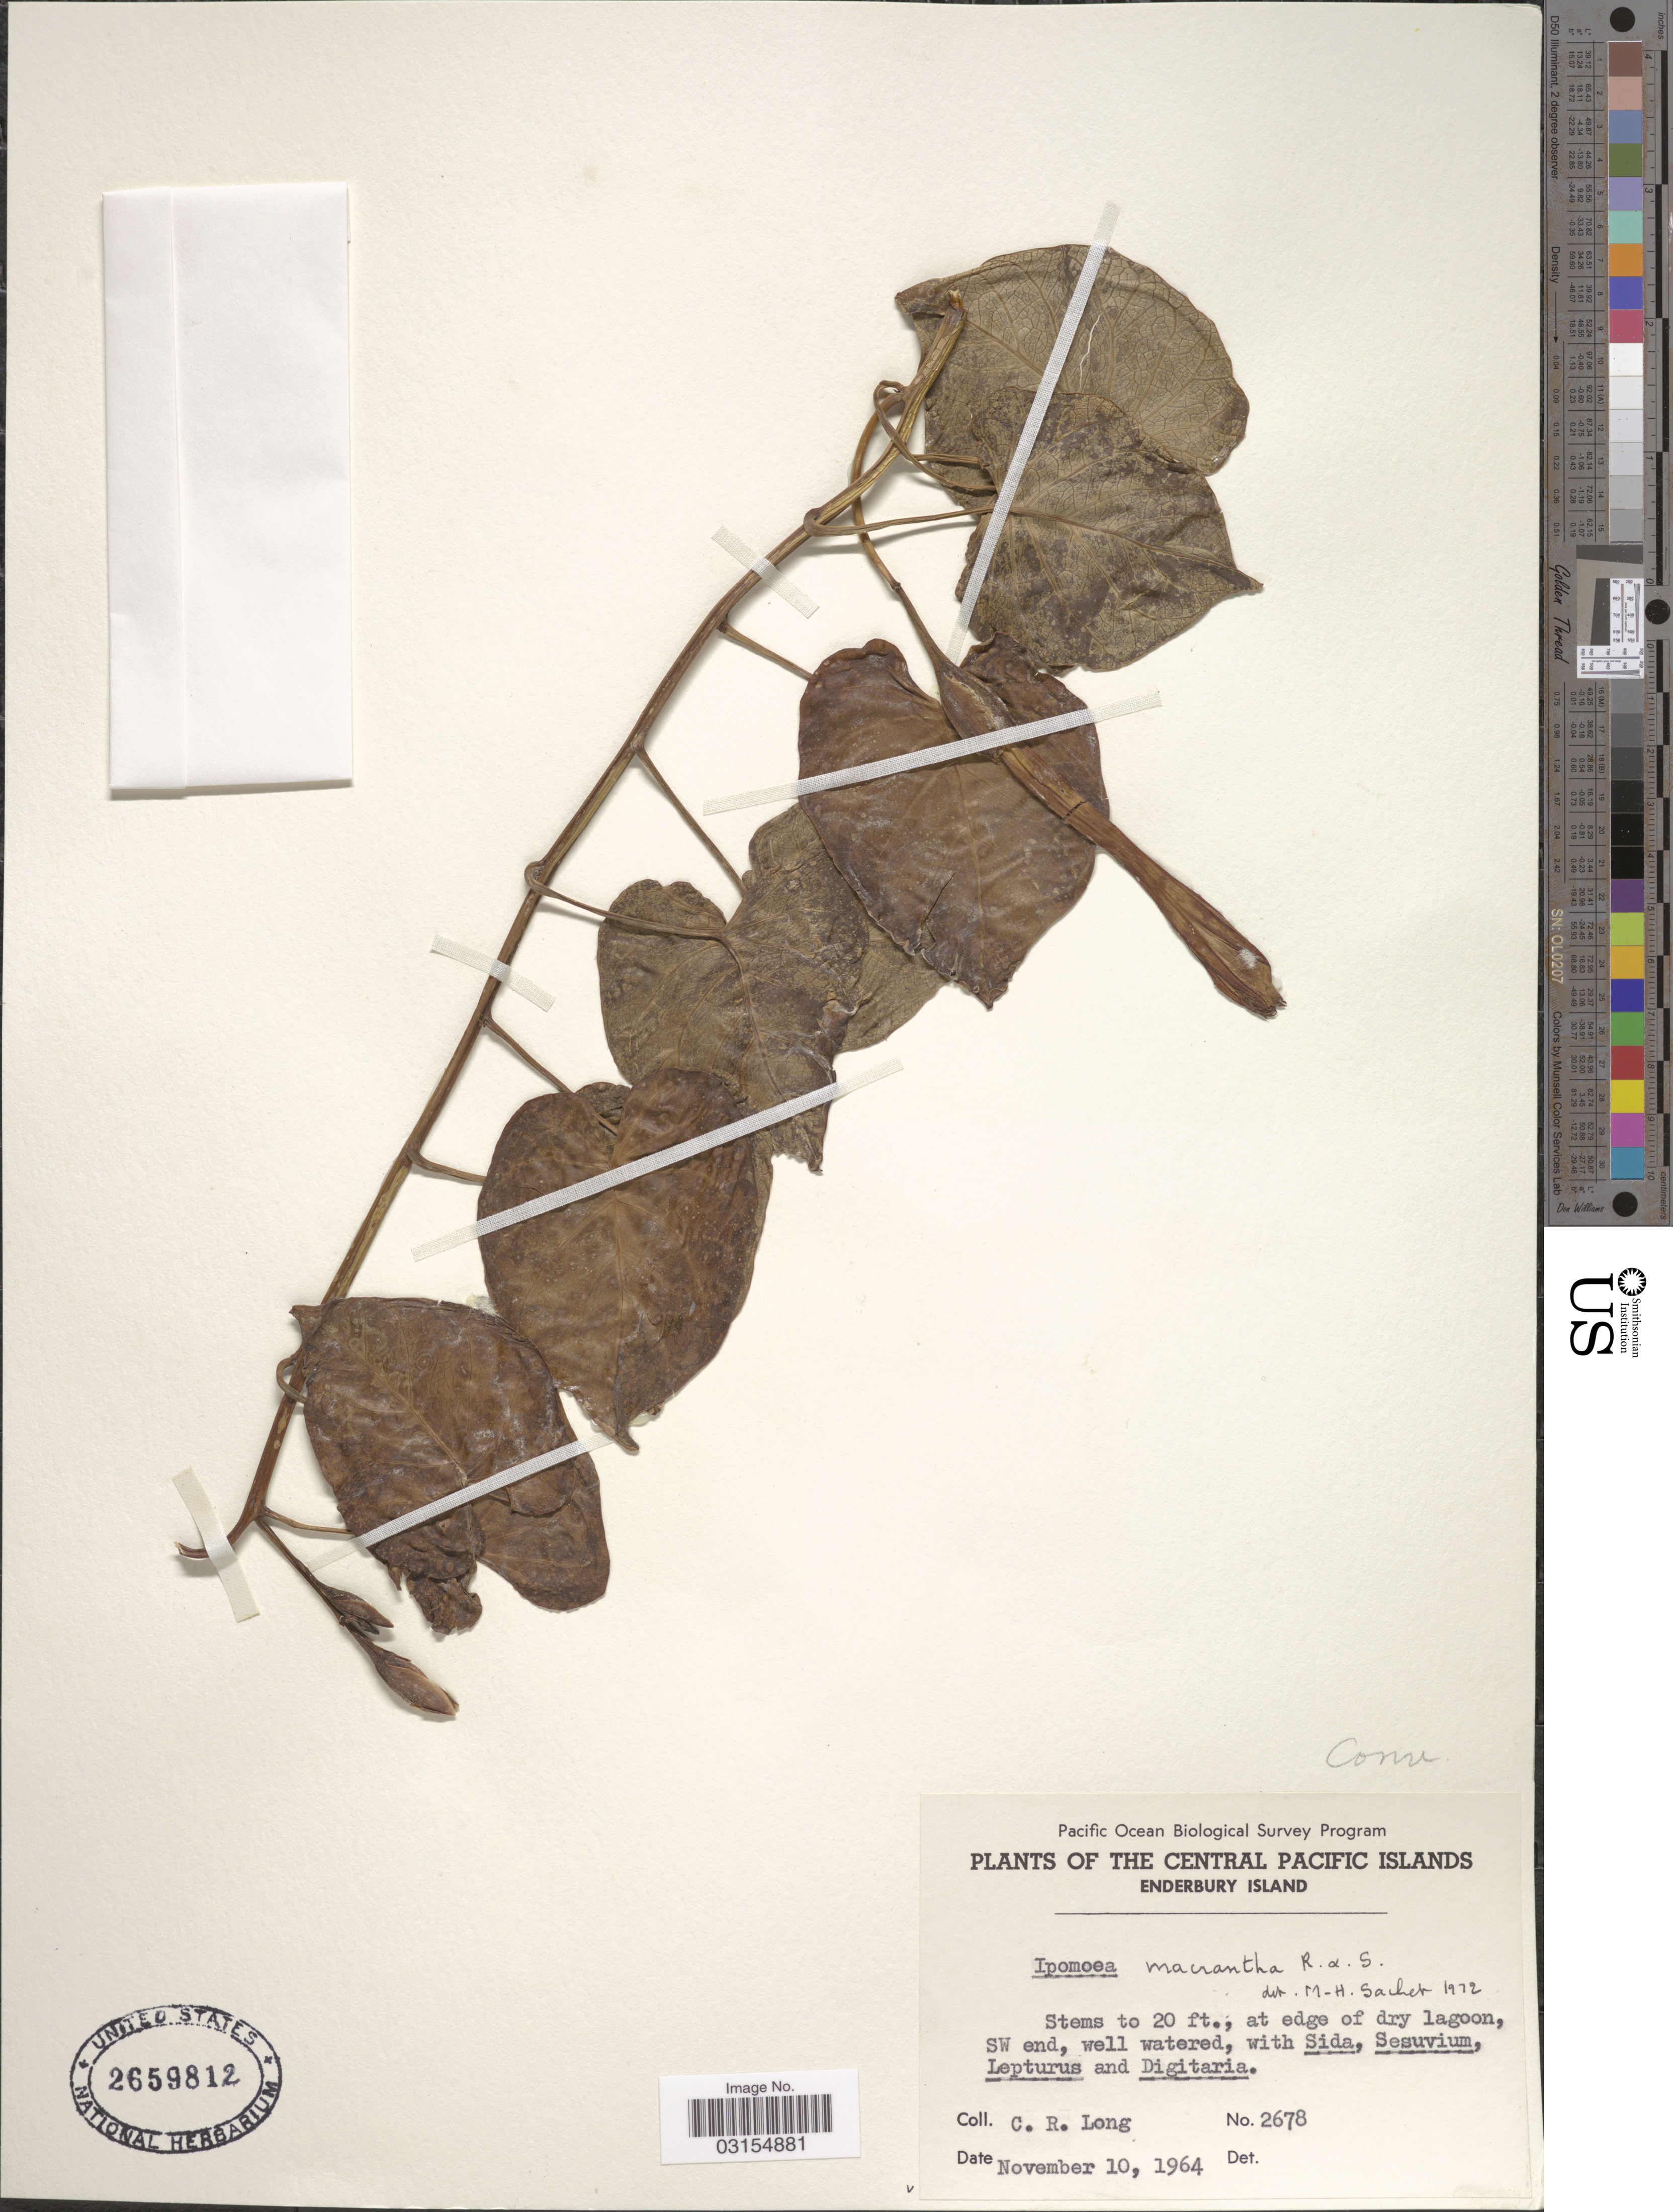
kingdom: Plantae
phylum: Tracheophyta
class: Magnoliopsida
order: Solanales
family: Convolvulaceae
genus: Ipomoea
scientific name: Ipomoea violacea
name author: L.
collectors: C. R. Long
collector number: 2678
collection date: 1964-11-10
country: Kiribati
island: Enderbury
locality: The Central Pacific Islands. Enderbury Island. At edge of dry lagoon, SW end.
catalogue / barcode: US 2659812